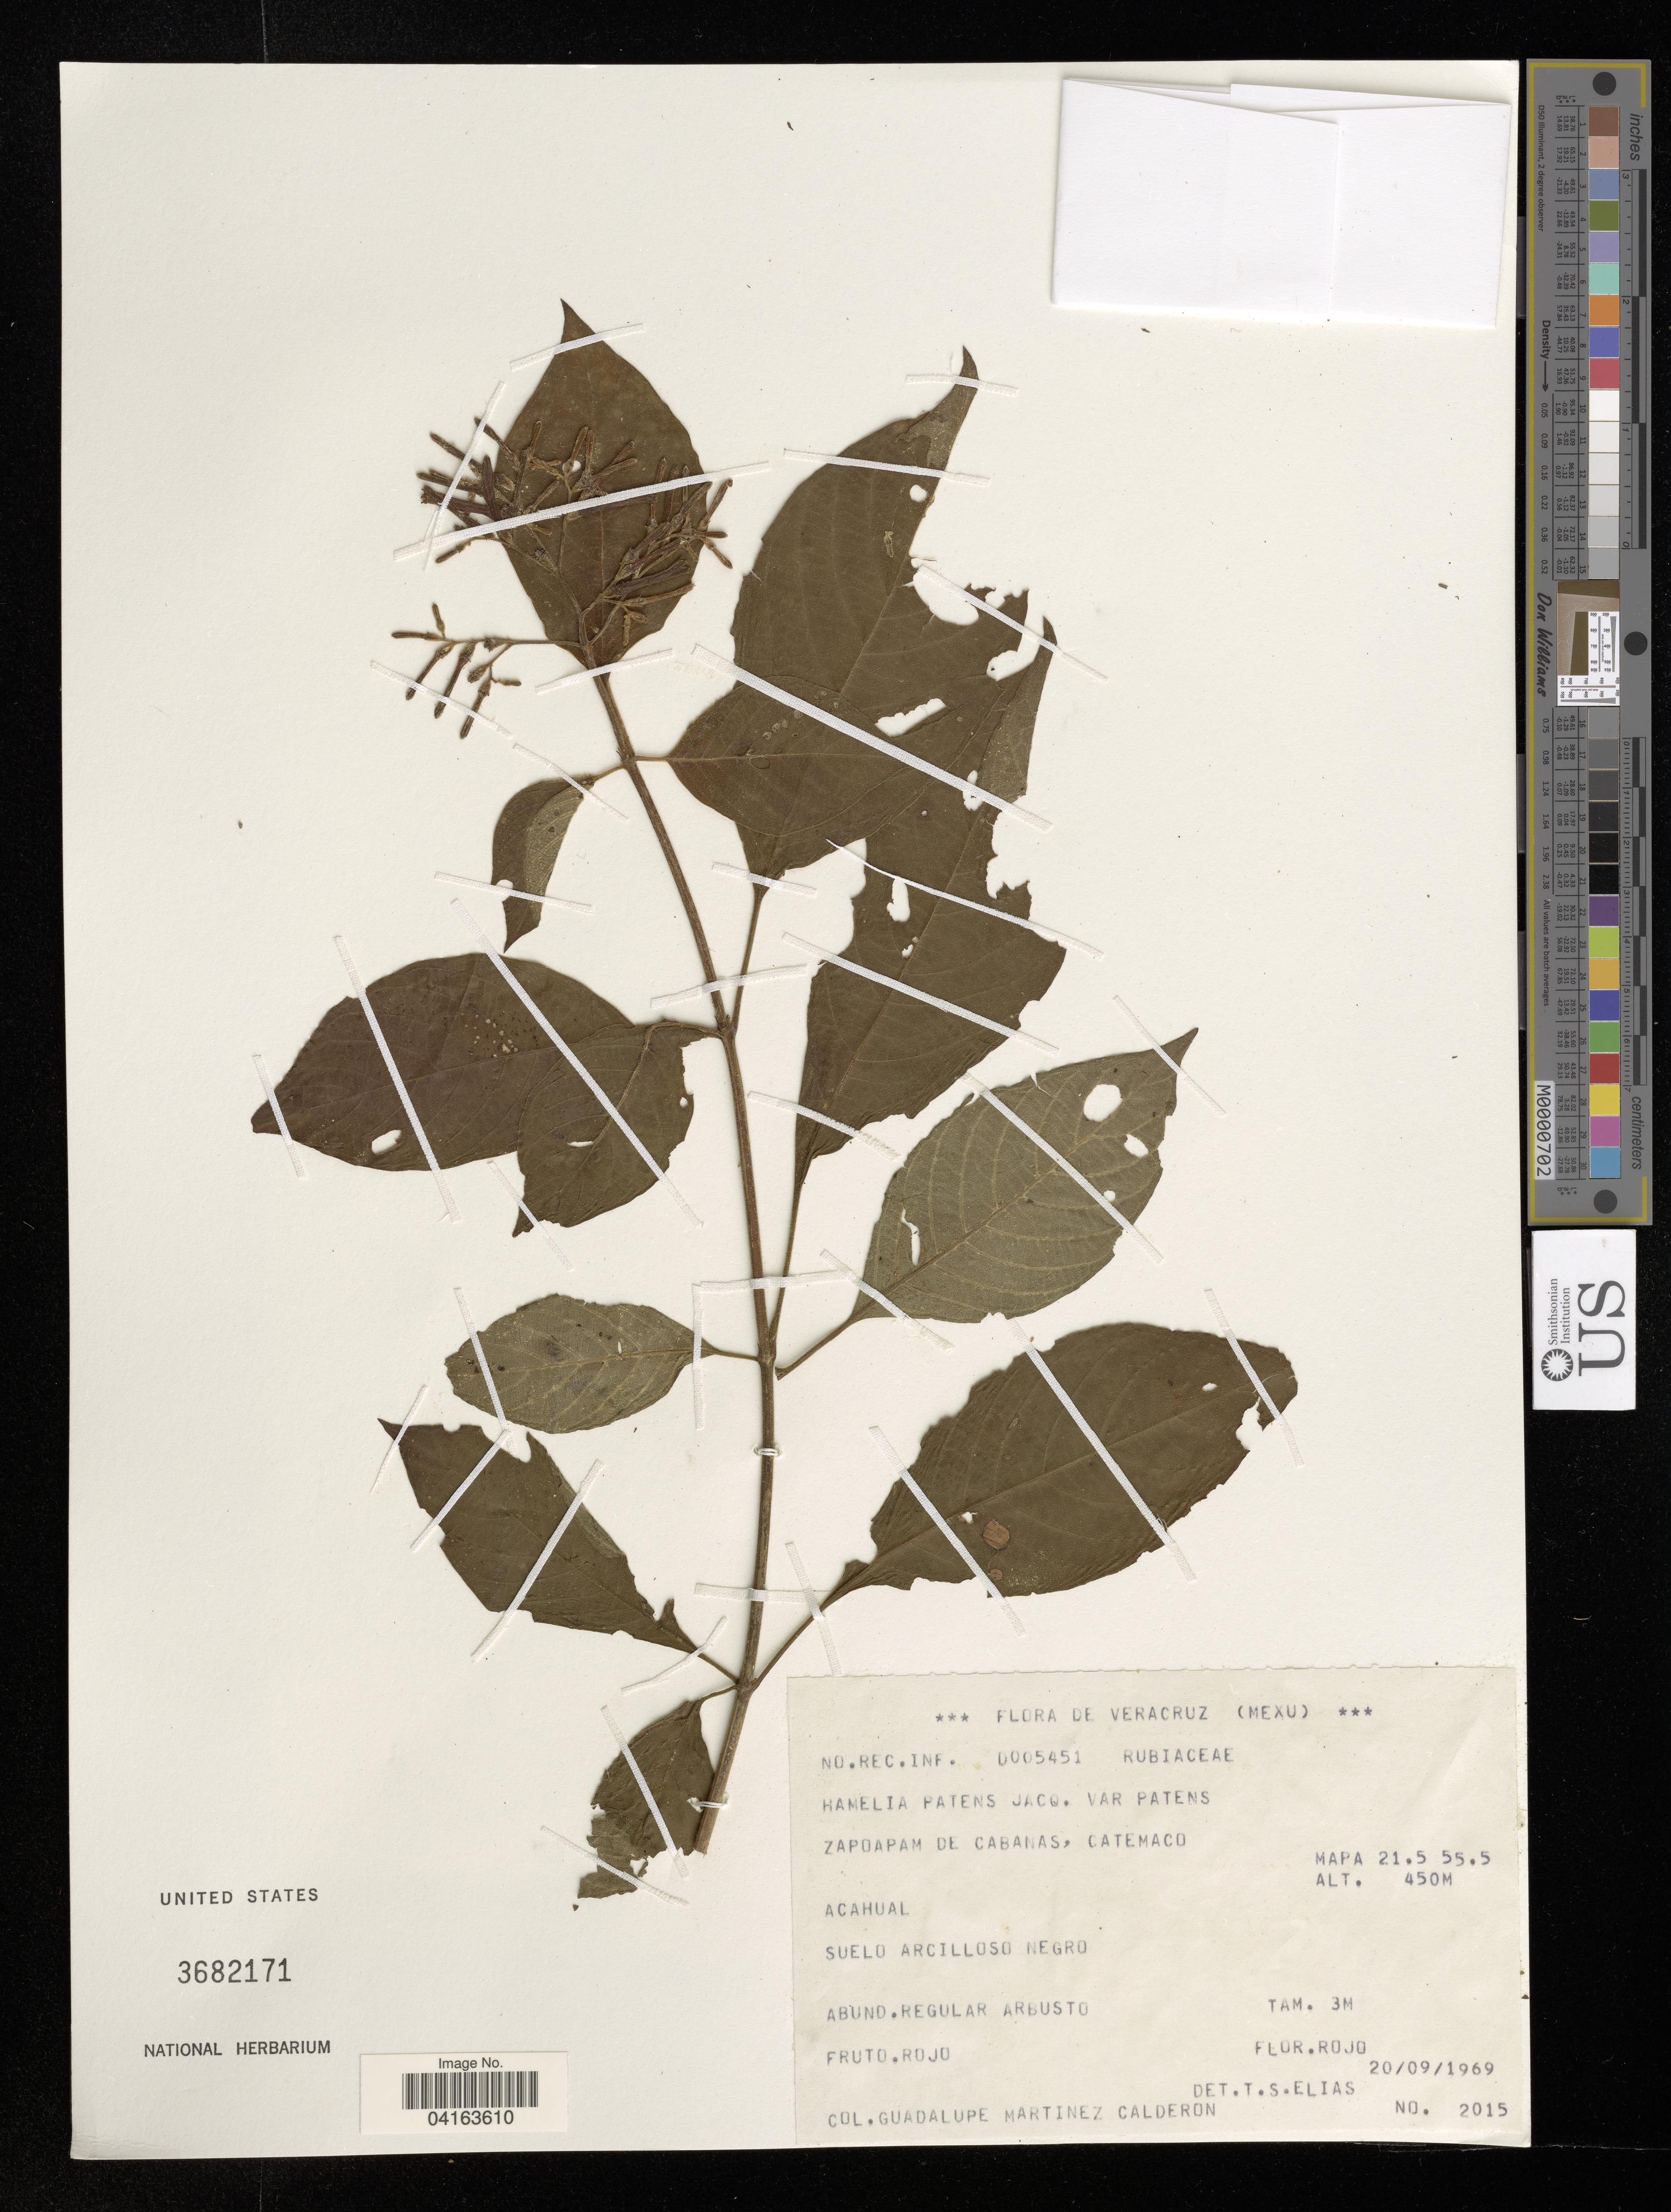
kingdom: Plantae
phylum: Tracheophyta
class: Magnoliopsida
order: Gentianales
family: Rubiaceae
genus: Hamelia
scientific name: Hamelia patens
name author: Jacq.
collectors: G. Martínez Calderón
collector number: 2015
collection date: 1969-09-20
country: Mexico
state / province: Veracruz Llave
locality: Zapoapam de Cabanas, Catemaco.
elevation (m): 450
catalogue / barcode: US 3682171